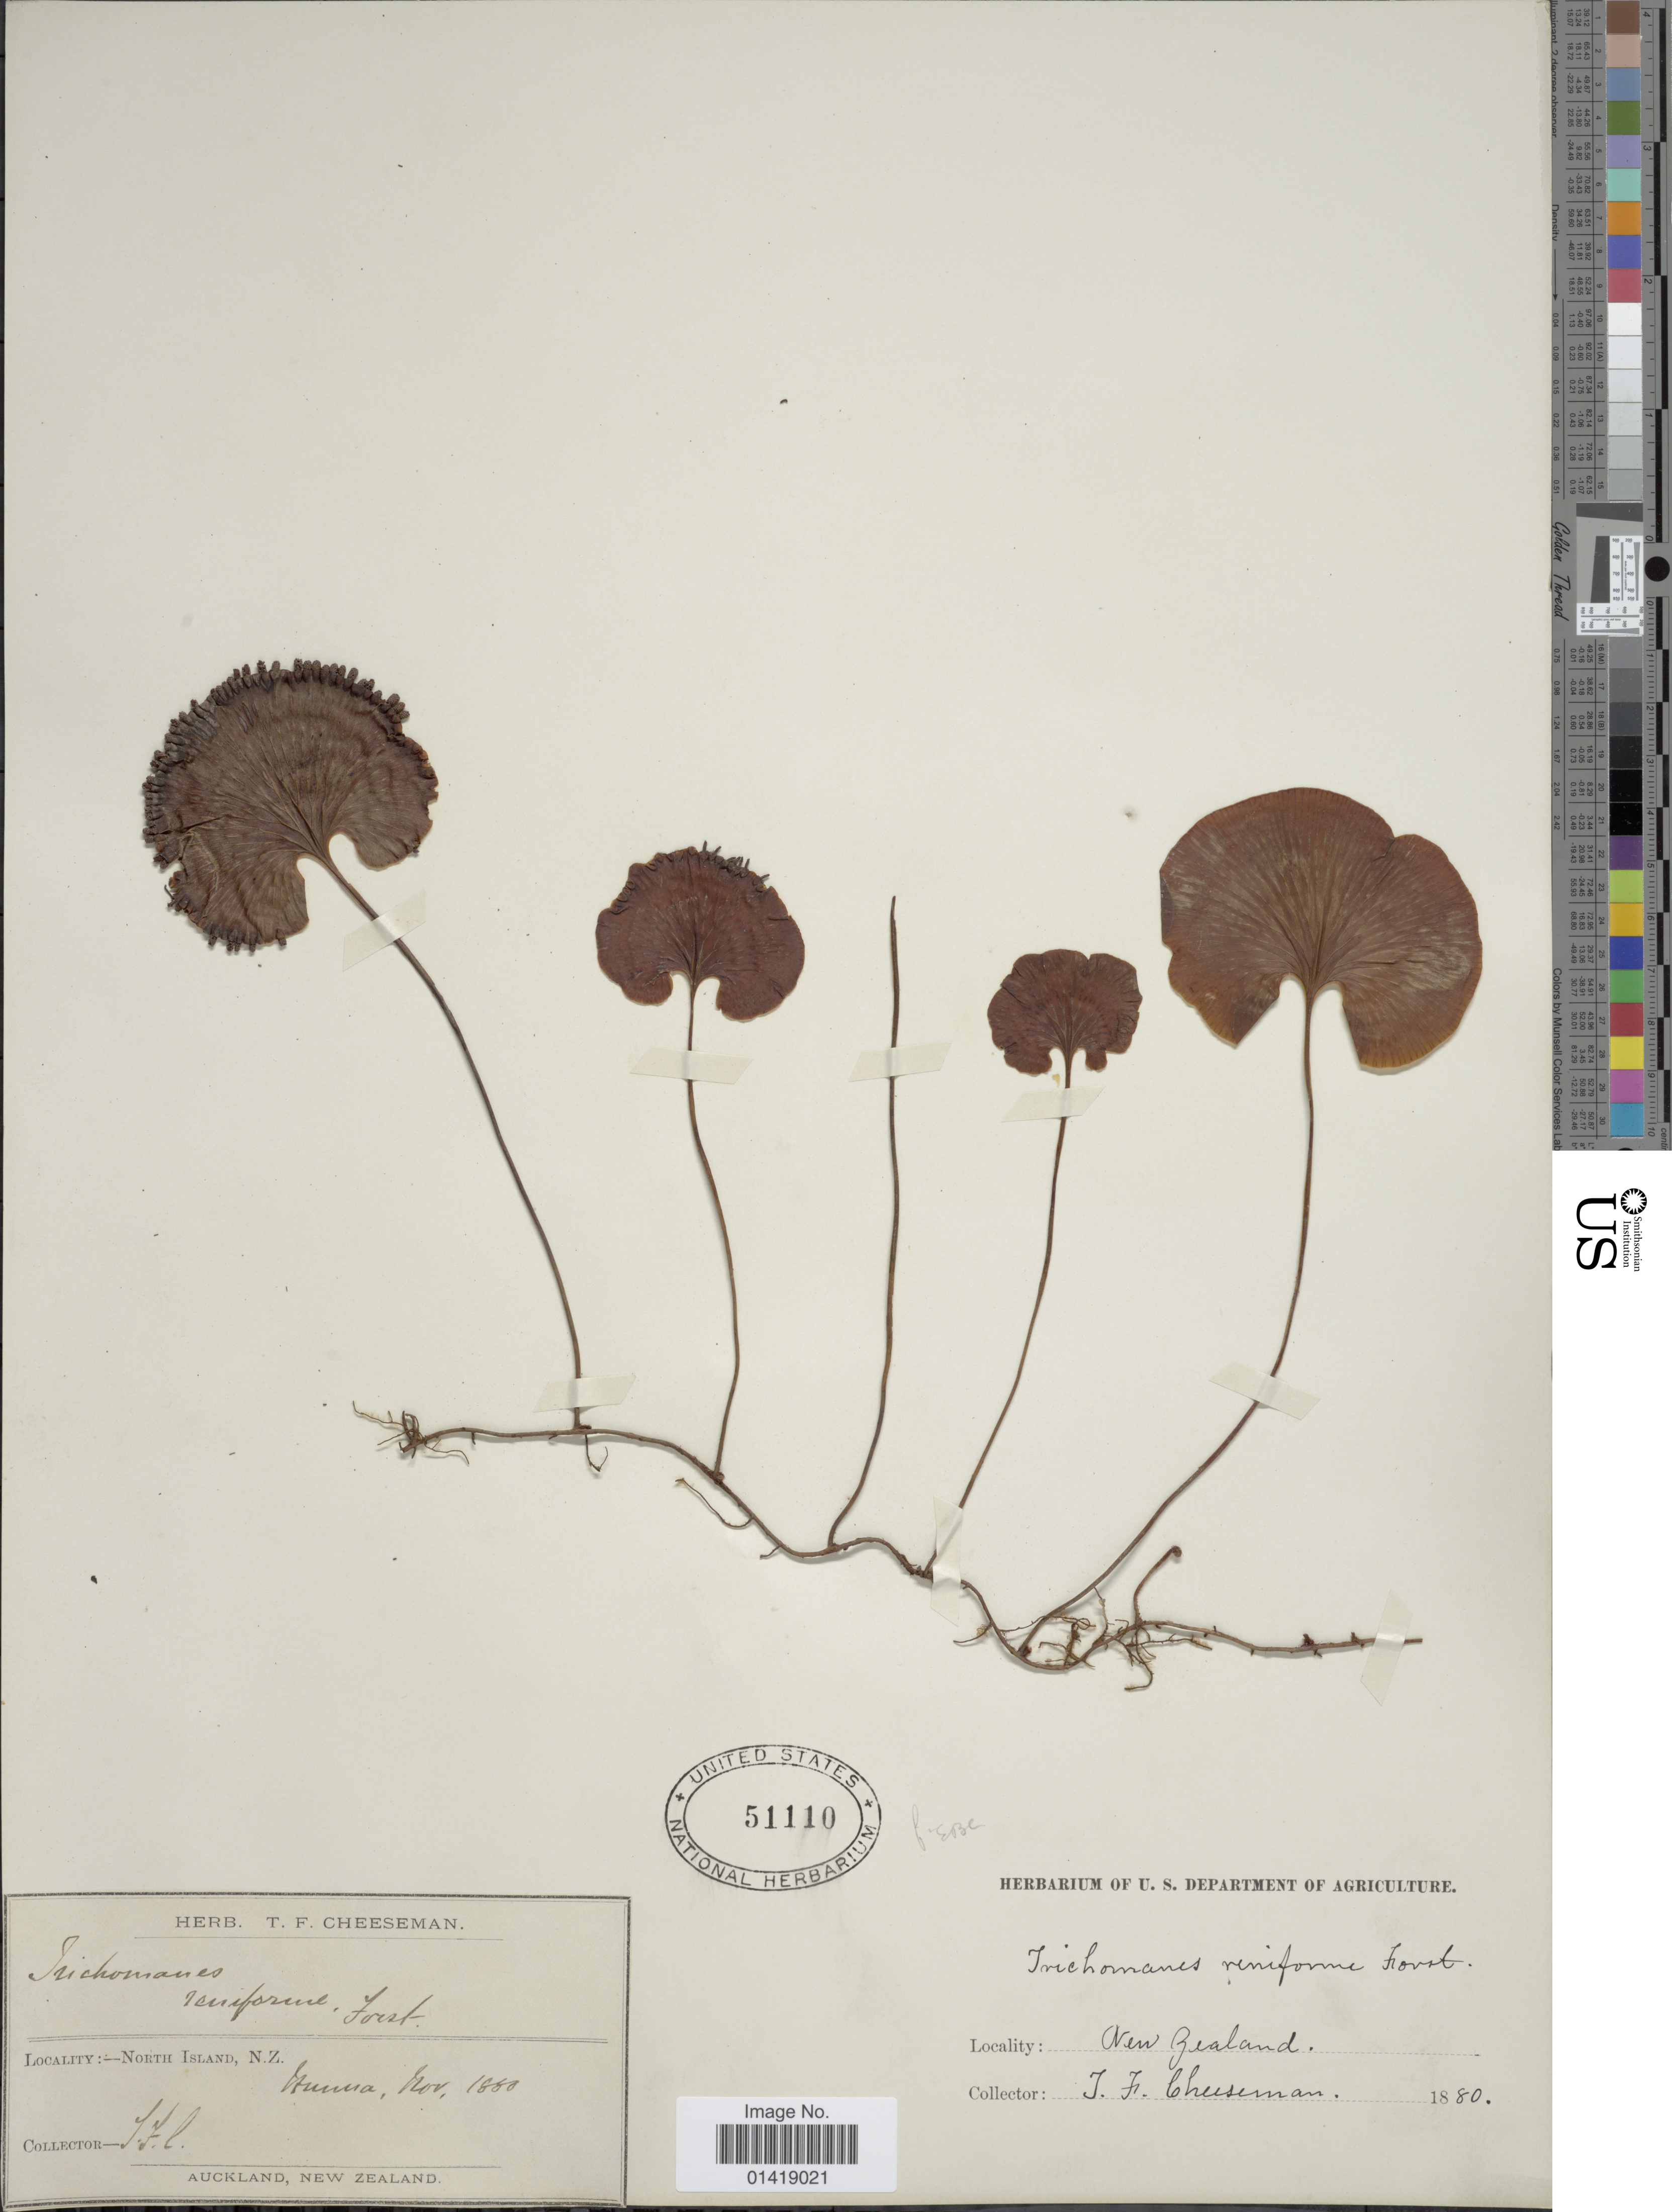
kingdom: Plantae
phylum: Tracheophyta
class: Polypodiopsida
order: Hymenophyllales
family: Hymenophyllaceae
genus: Hymenophyllum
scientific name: Hymenophyllum nephrophyllum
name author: Ebihara & K. Iwats.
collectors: T. F. Cheeseman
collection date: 1880-11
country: New Zealand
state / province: Auckland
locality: North Island N.Z., Kumeu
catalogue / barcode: US 51110